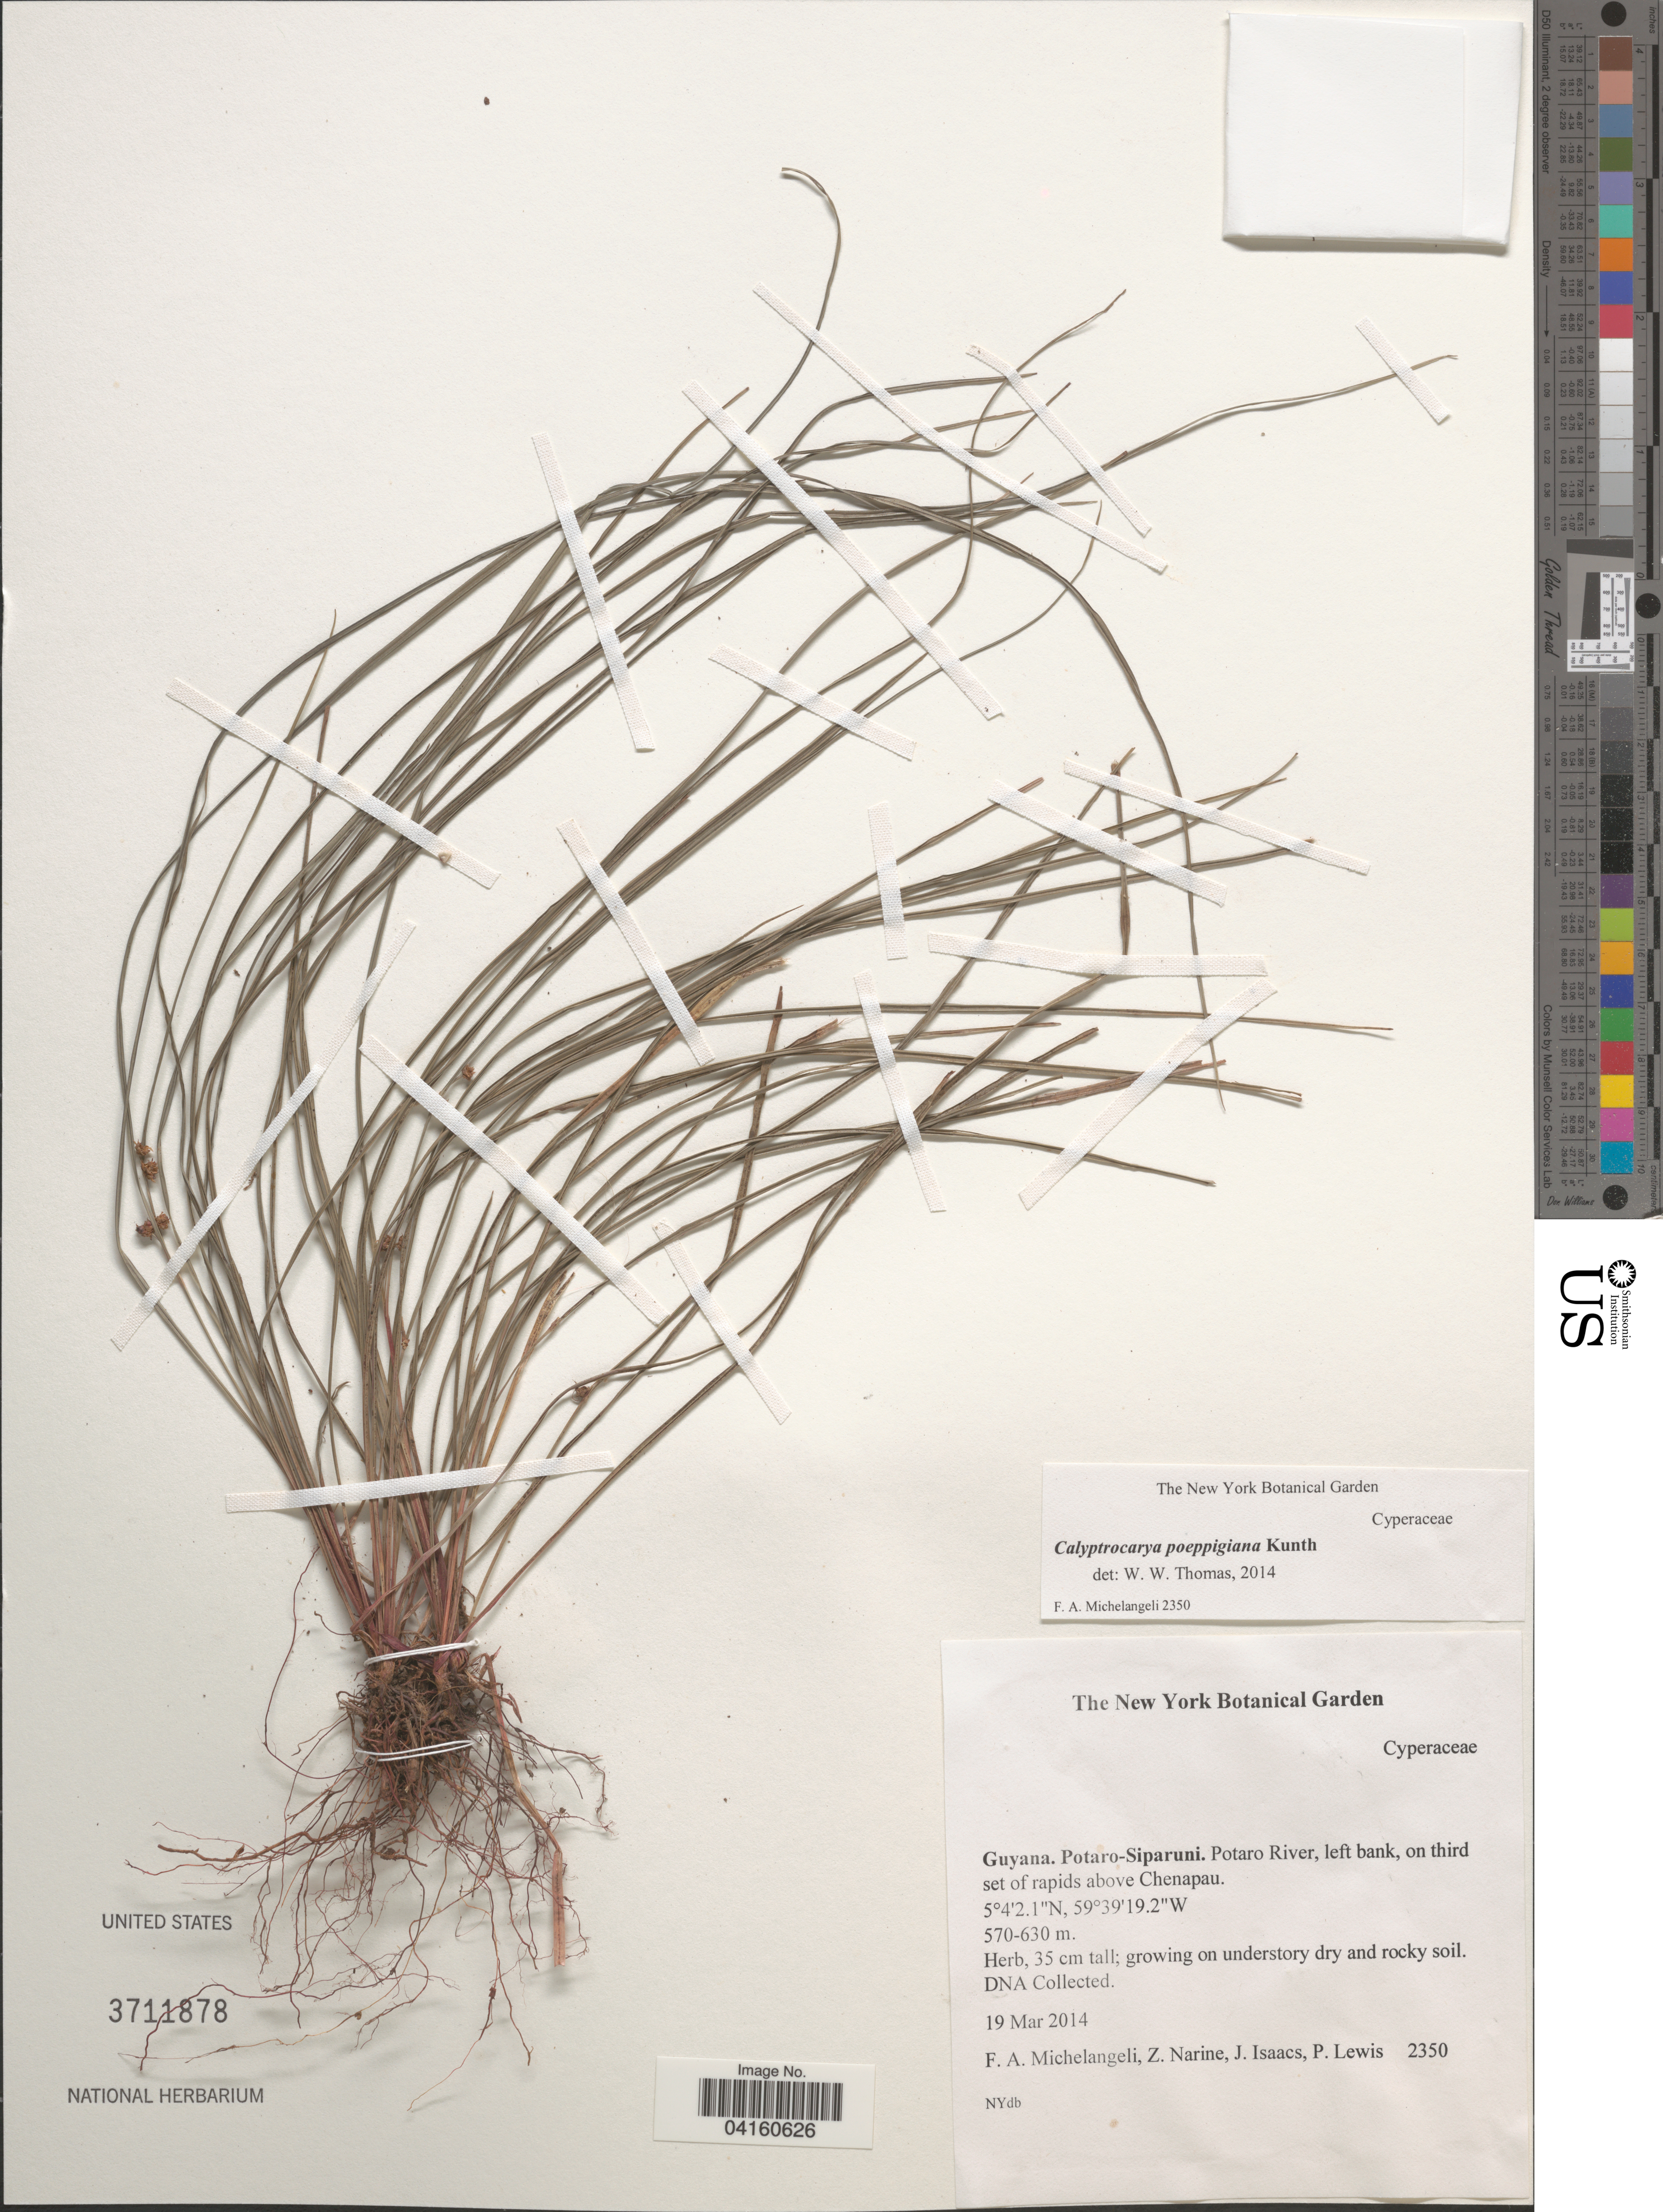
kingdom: Plantae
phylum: Tracheophyta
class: Liliopsida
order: Poales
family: Cyperaceae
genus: Calyptrocarya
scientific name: Calyptrocarya glomerulata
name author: (Brongn.) Urb.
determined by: Strong, Mark T., (BOT), Smithsonian Institution - National Museum of Natural History (UNITED STATES)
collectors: F. A. Michelangeli, Z. Narine, J. Isaacs & P. Lewis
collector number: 2350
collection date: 2014-03-19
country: Guyana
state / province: Potaro-Siparuni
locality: Potaro River, left bank, on third set of rapids above Chenapau.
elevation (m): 570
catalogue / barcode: US 3711878